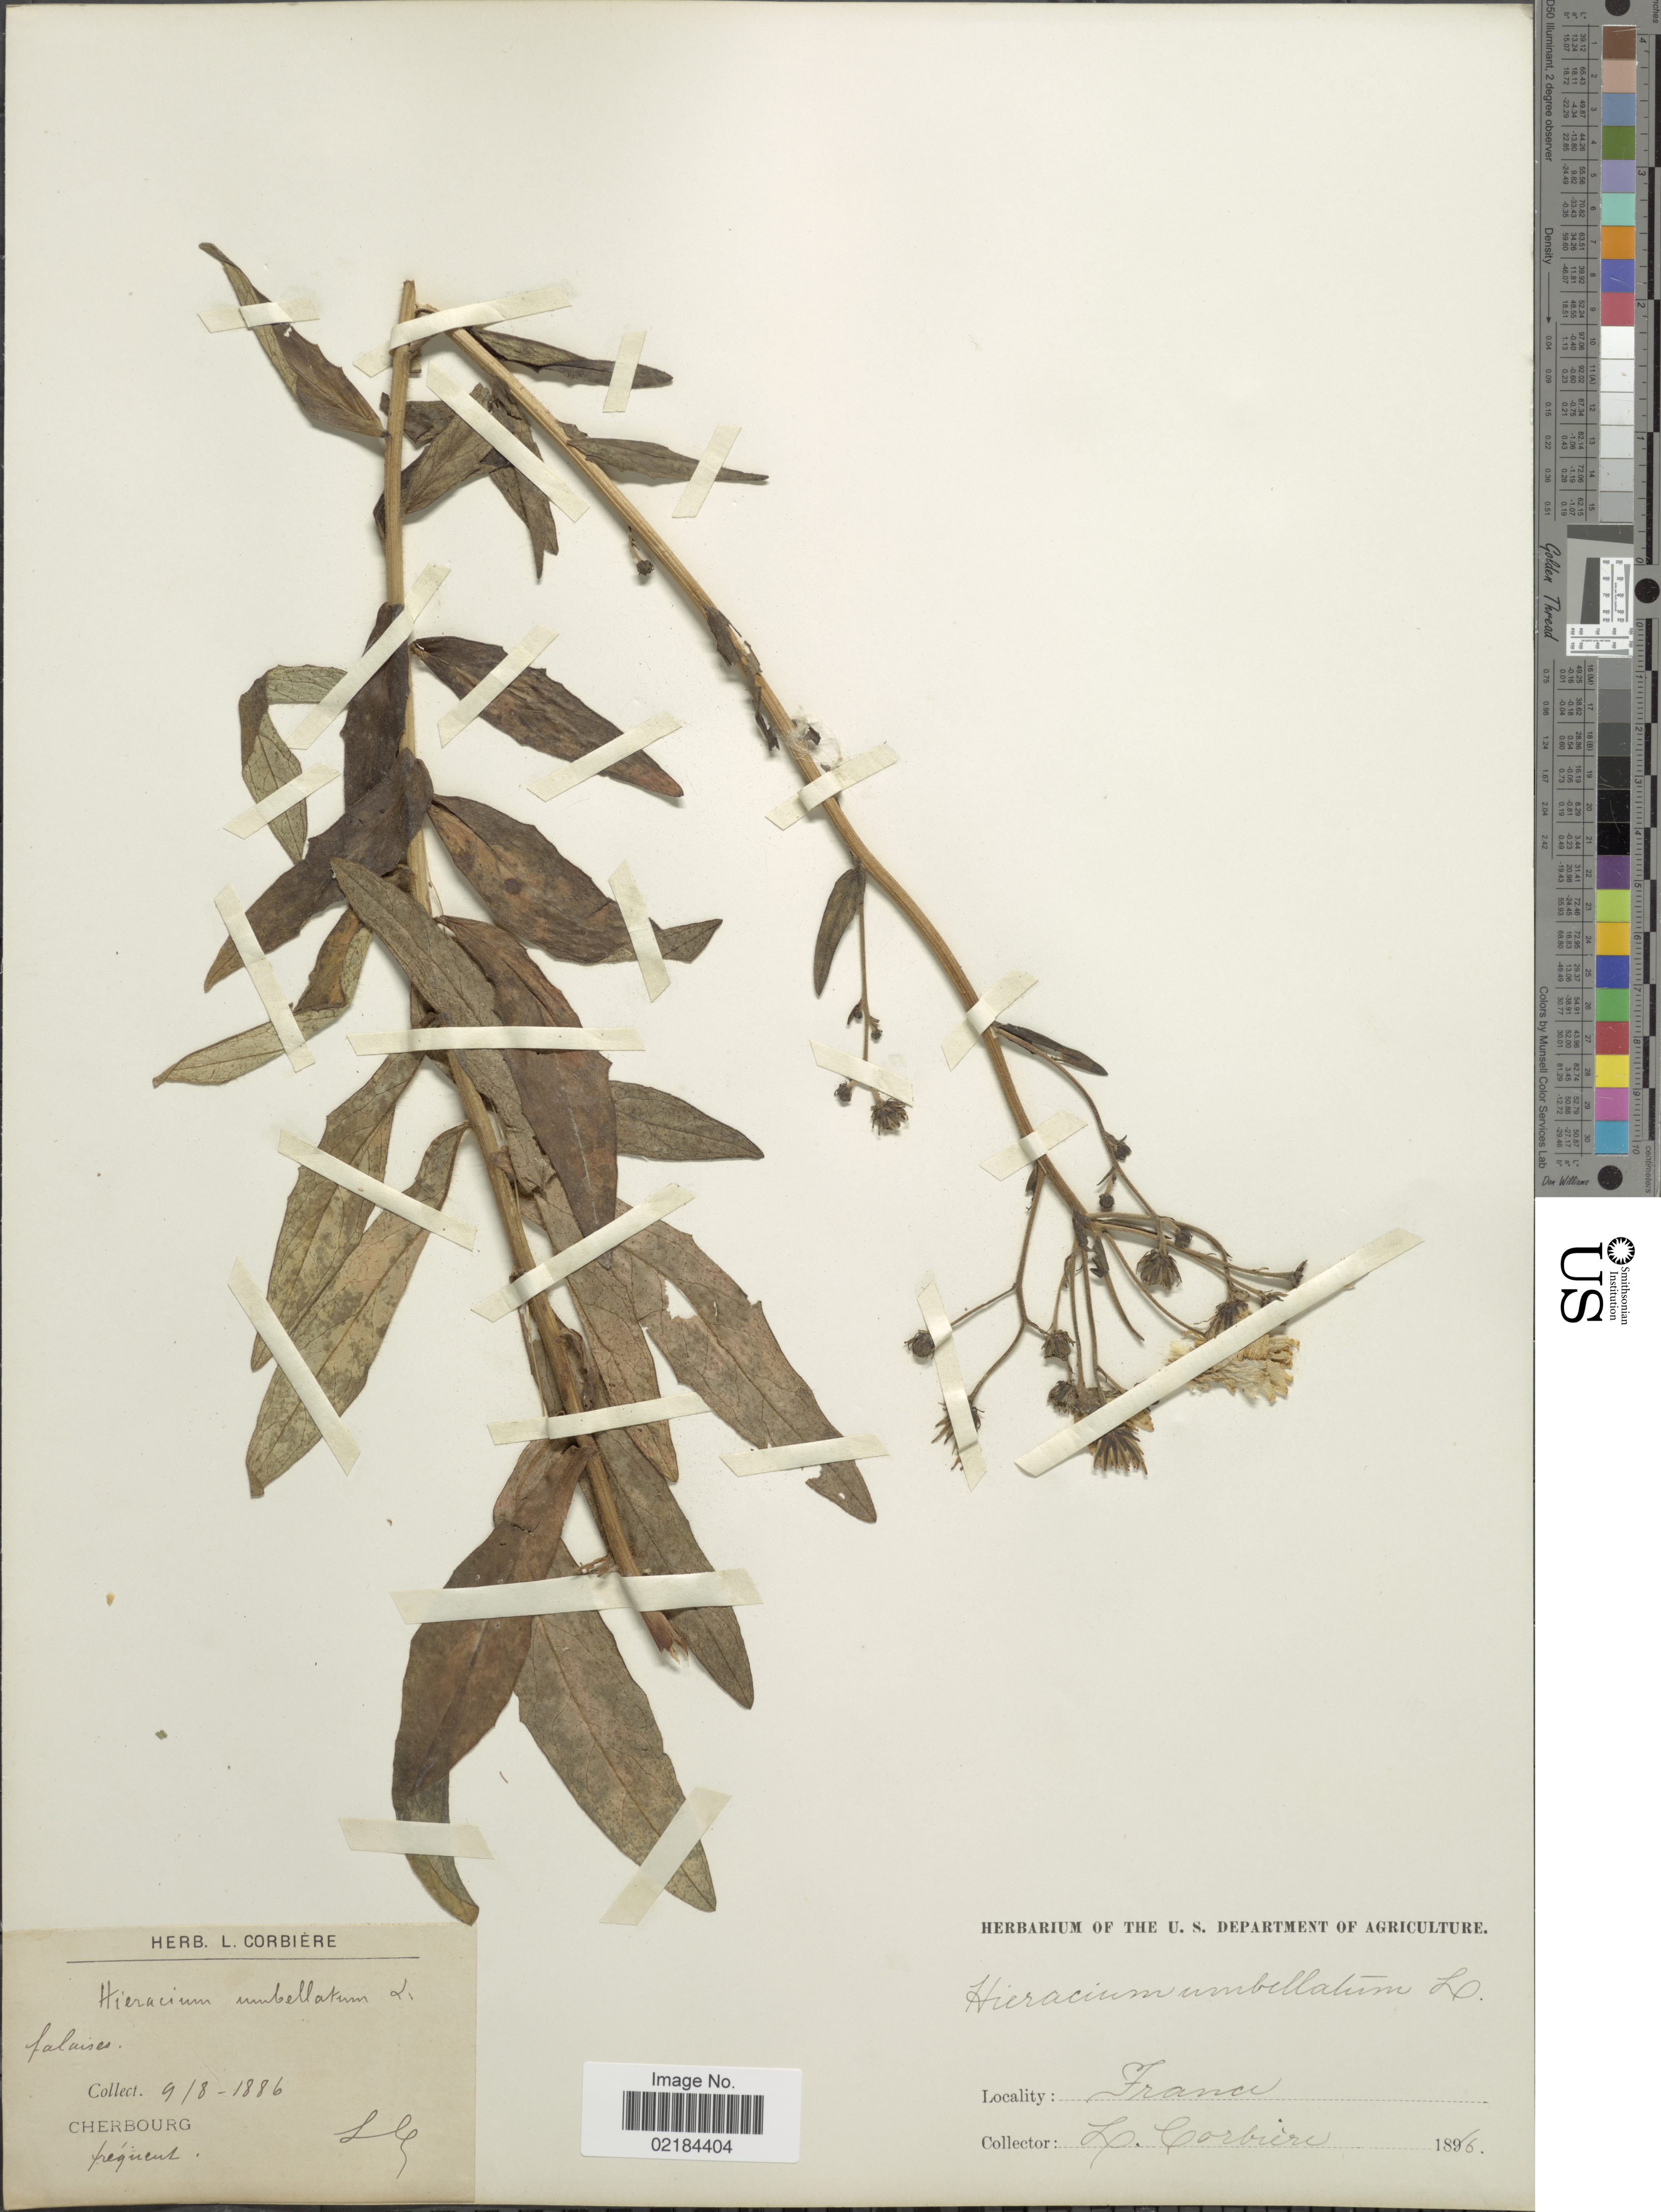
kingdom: Plantae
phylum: Tracheophyta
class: Magnoliopsida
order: Asterales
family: Asteraceae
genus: Hieracium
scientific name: Hieracium umbellatum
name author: L.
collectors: L. Corbière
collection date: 1886-08-09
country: France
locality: Falaises. Cherbourg.